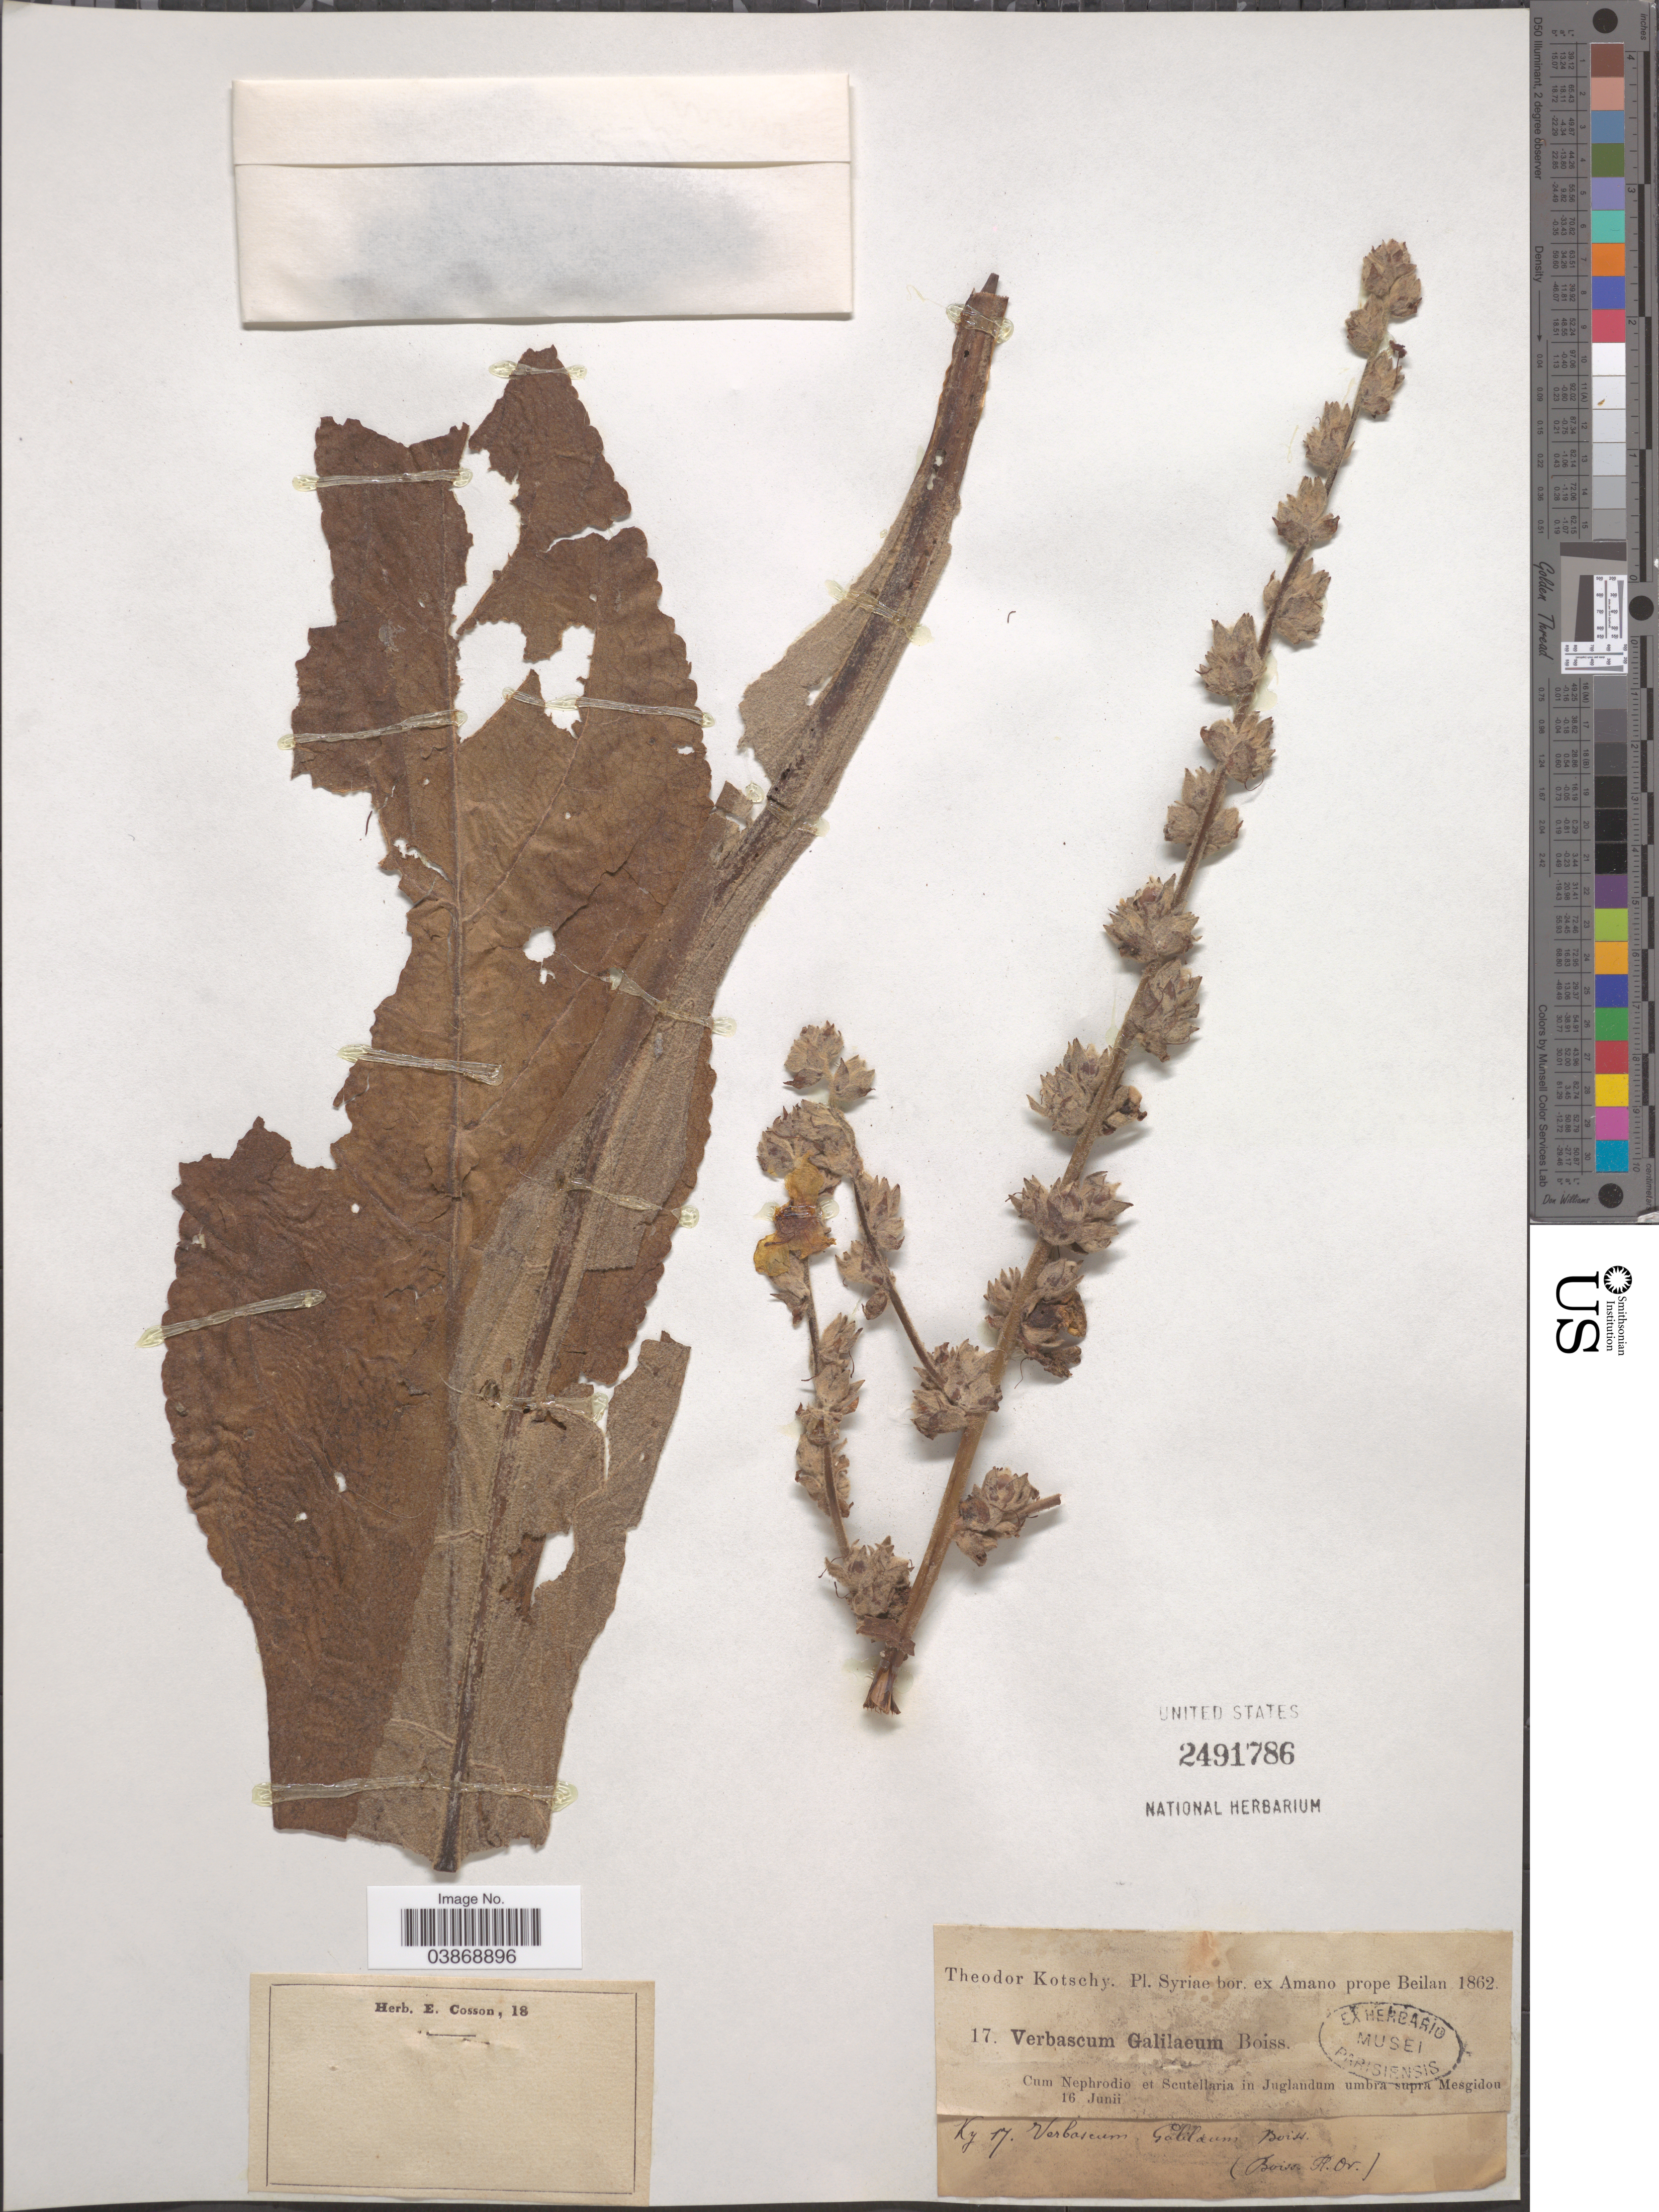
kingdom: Plantae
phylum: Tracheophyta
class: Magnoliopsida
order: Lamiales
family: Scrophulariaceae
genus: Verbascum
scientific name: Verbascum galilaeum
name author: Boiss.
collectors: K. G. Kotschy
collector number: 17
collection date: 1862-06-16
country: Syria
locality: Syriae bor. ex Amano prope Beilan. Cum Nephrodio et Scutellaria in Juglandum umbra supra Mesgidon.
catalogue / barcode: US 2491786